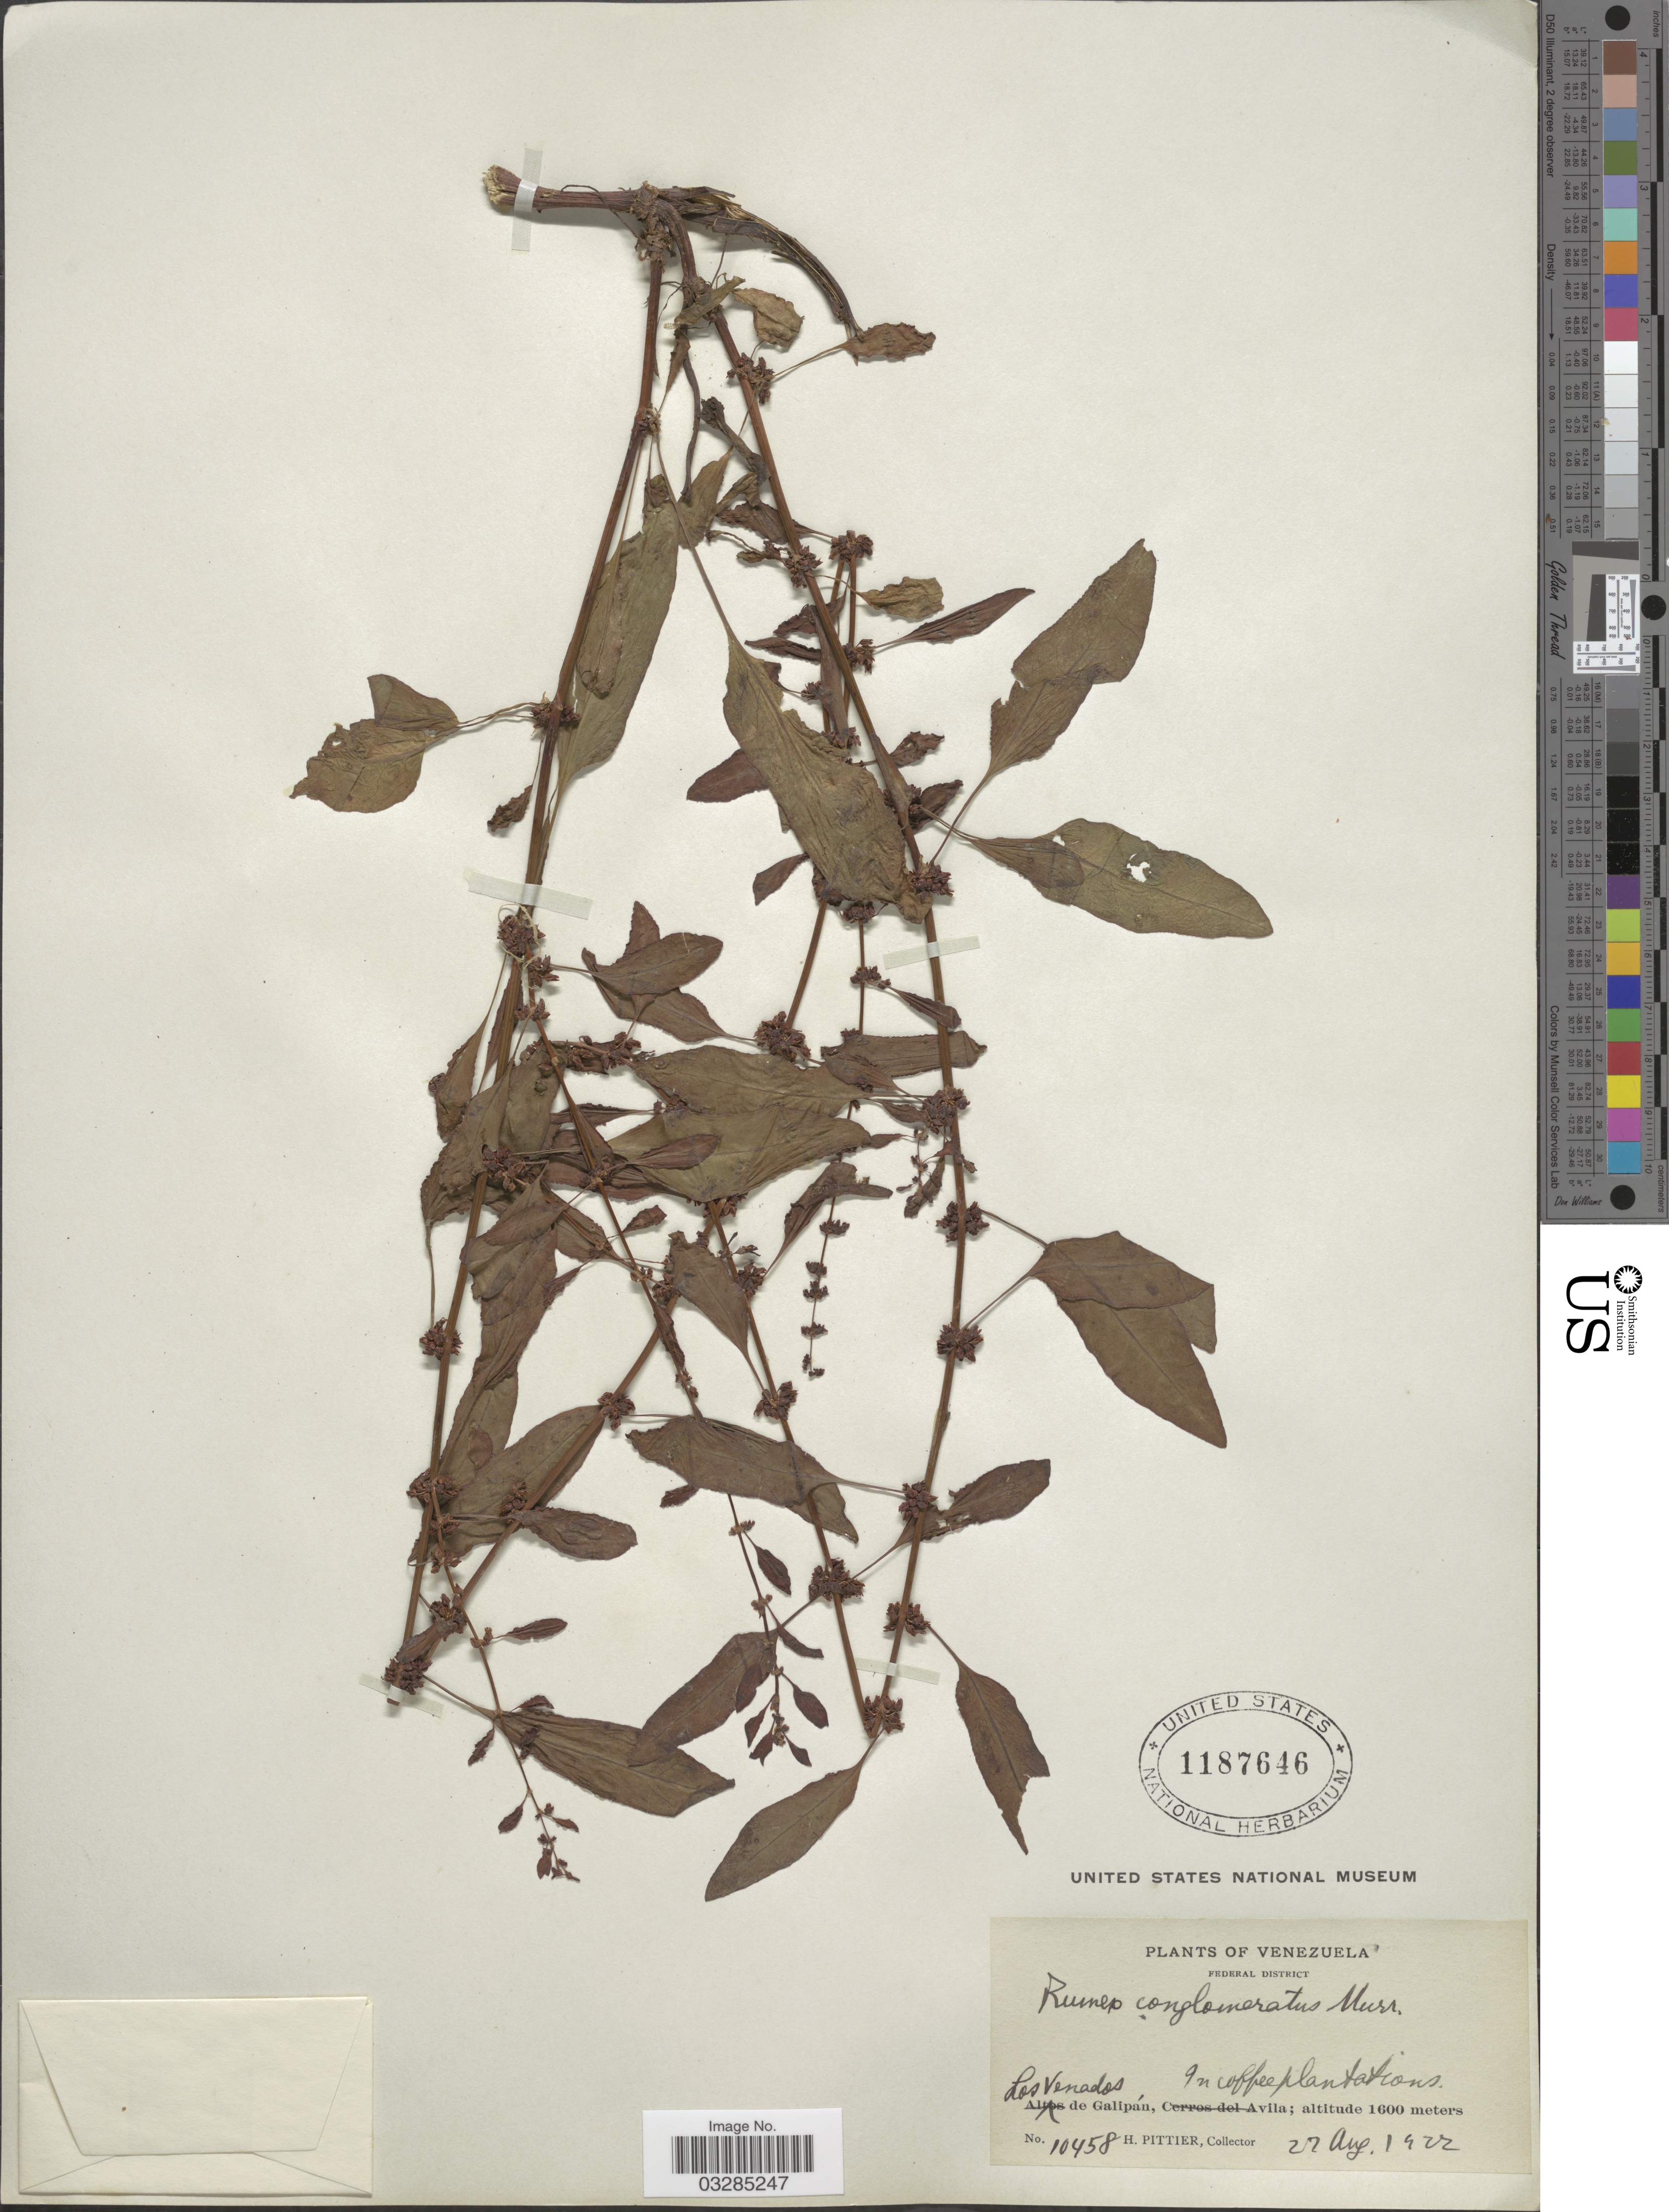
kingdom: Plantae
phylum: Tracheophyta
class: Magnoliopsida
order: Caryophyllales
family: Polygonaceae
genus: Rumex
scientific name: Rumex conglomeratus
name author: Murray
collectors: H. F. Pittier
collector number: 10458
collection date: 1922-08-27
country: Venezuela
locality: Federal District. Los Venados. de Galipán, in coffee plantations. Avila [unsure placement].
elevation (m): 1600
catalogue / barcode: US 1187646